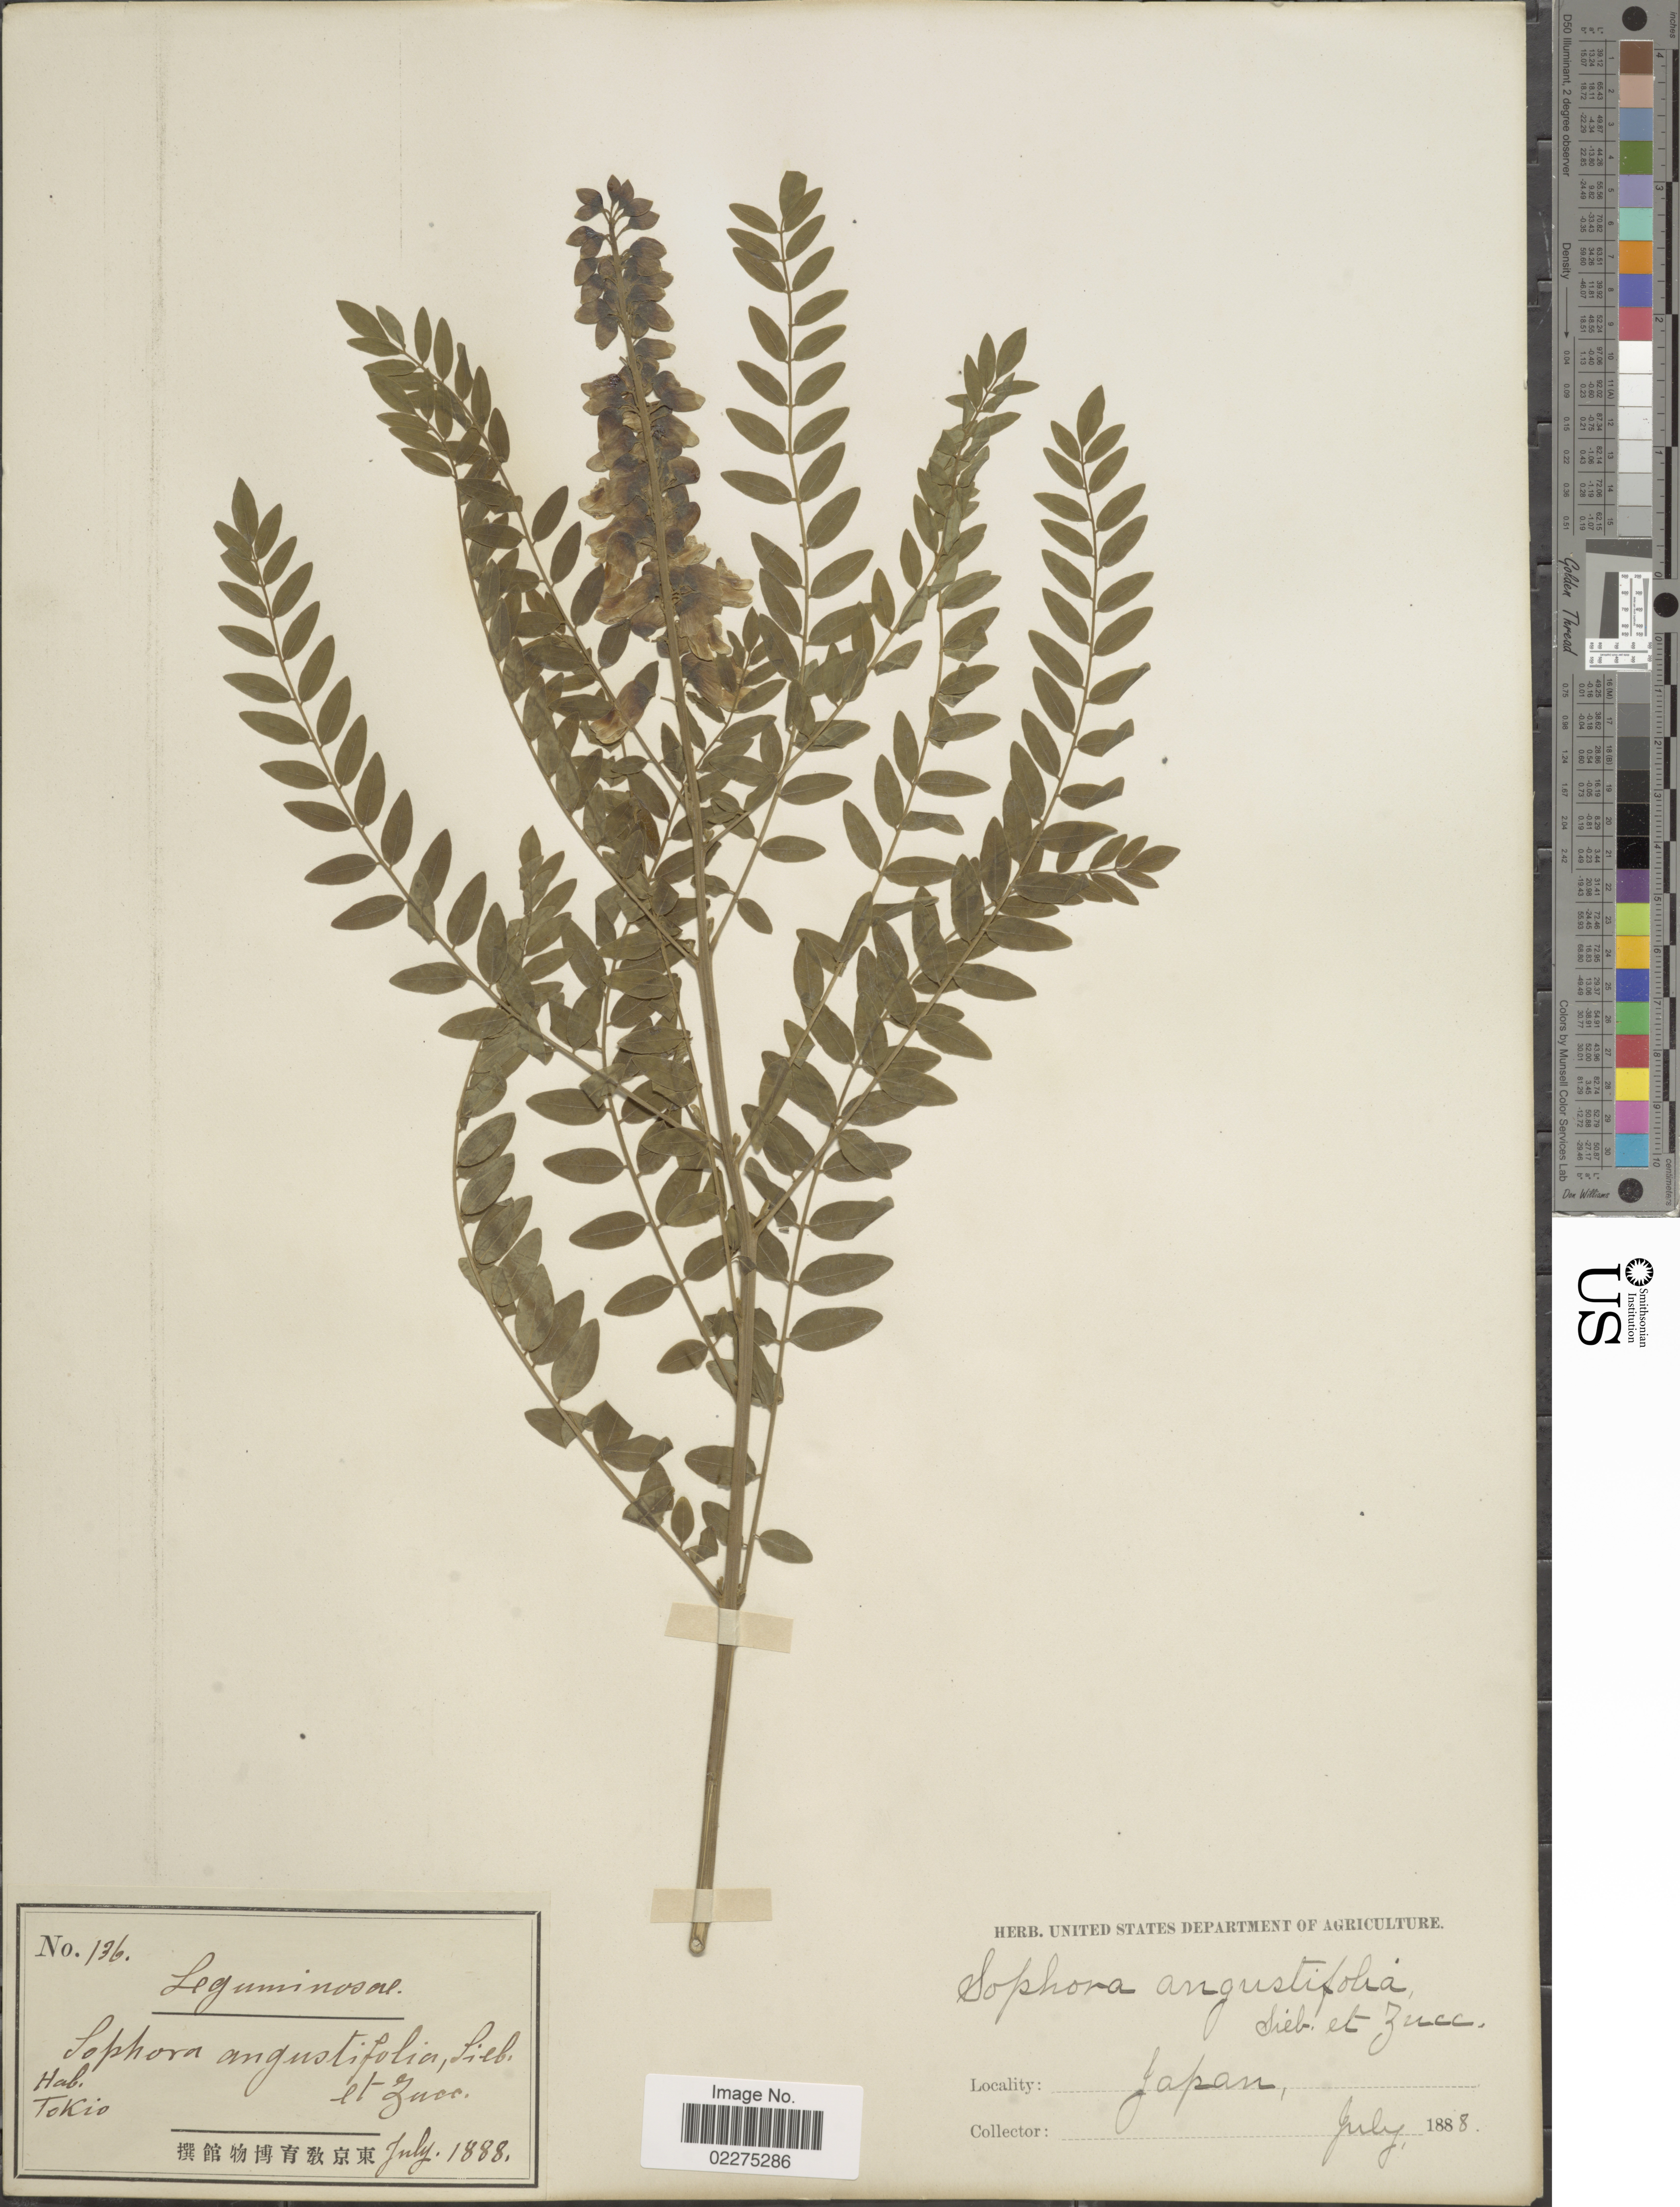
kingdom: Plantae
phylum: Tracheophyta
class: Magnoliopsida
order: Fabales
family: Fabaceae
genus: Sophora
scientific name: Sophora flavescens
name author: Aiton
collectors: ex herb. U. S. Department of Agriculture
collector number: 136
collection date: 1888-07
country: Japan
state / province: Tokyo, Federal City of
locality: Tokio